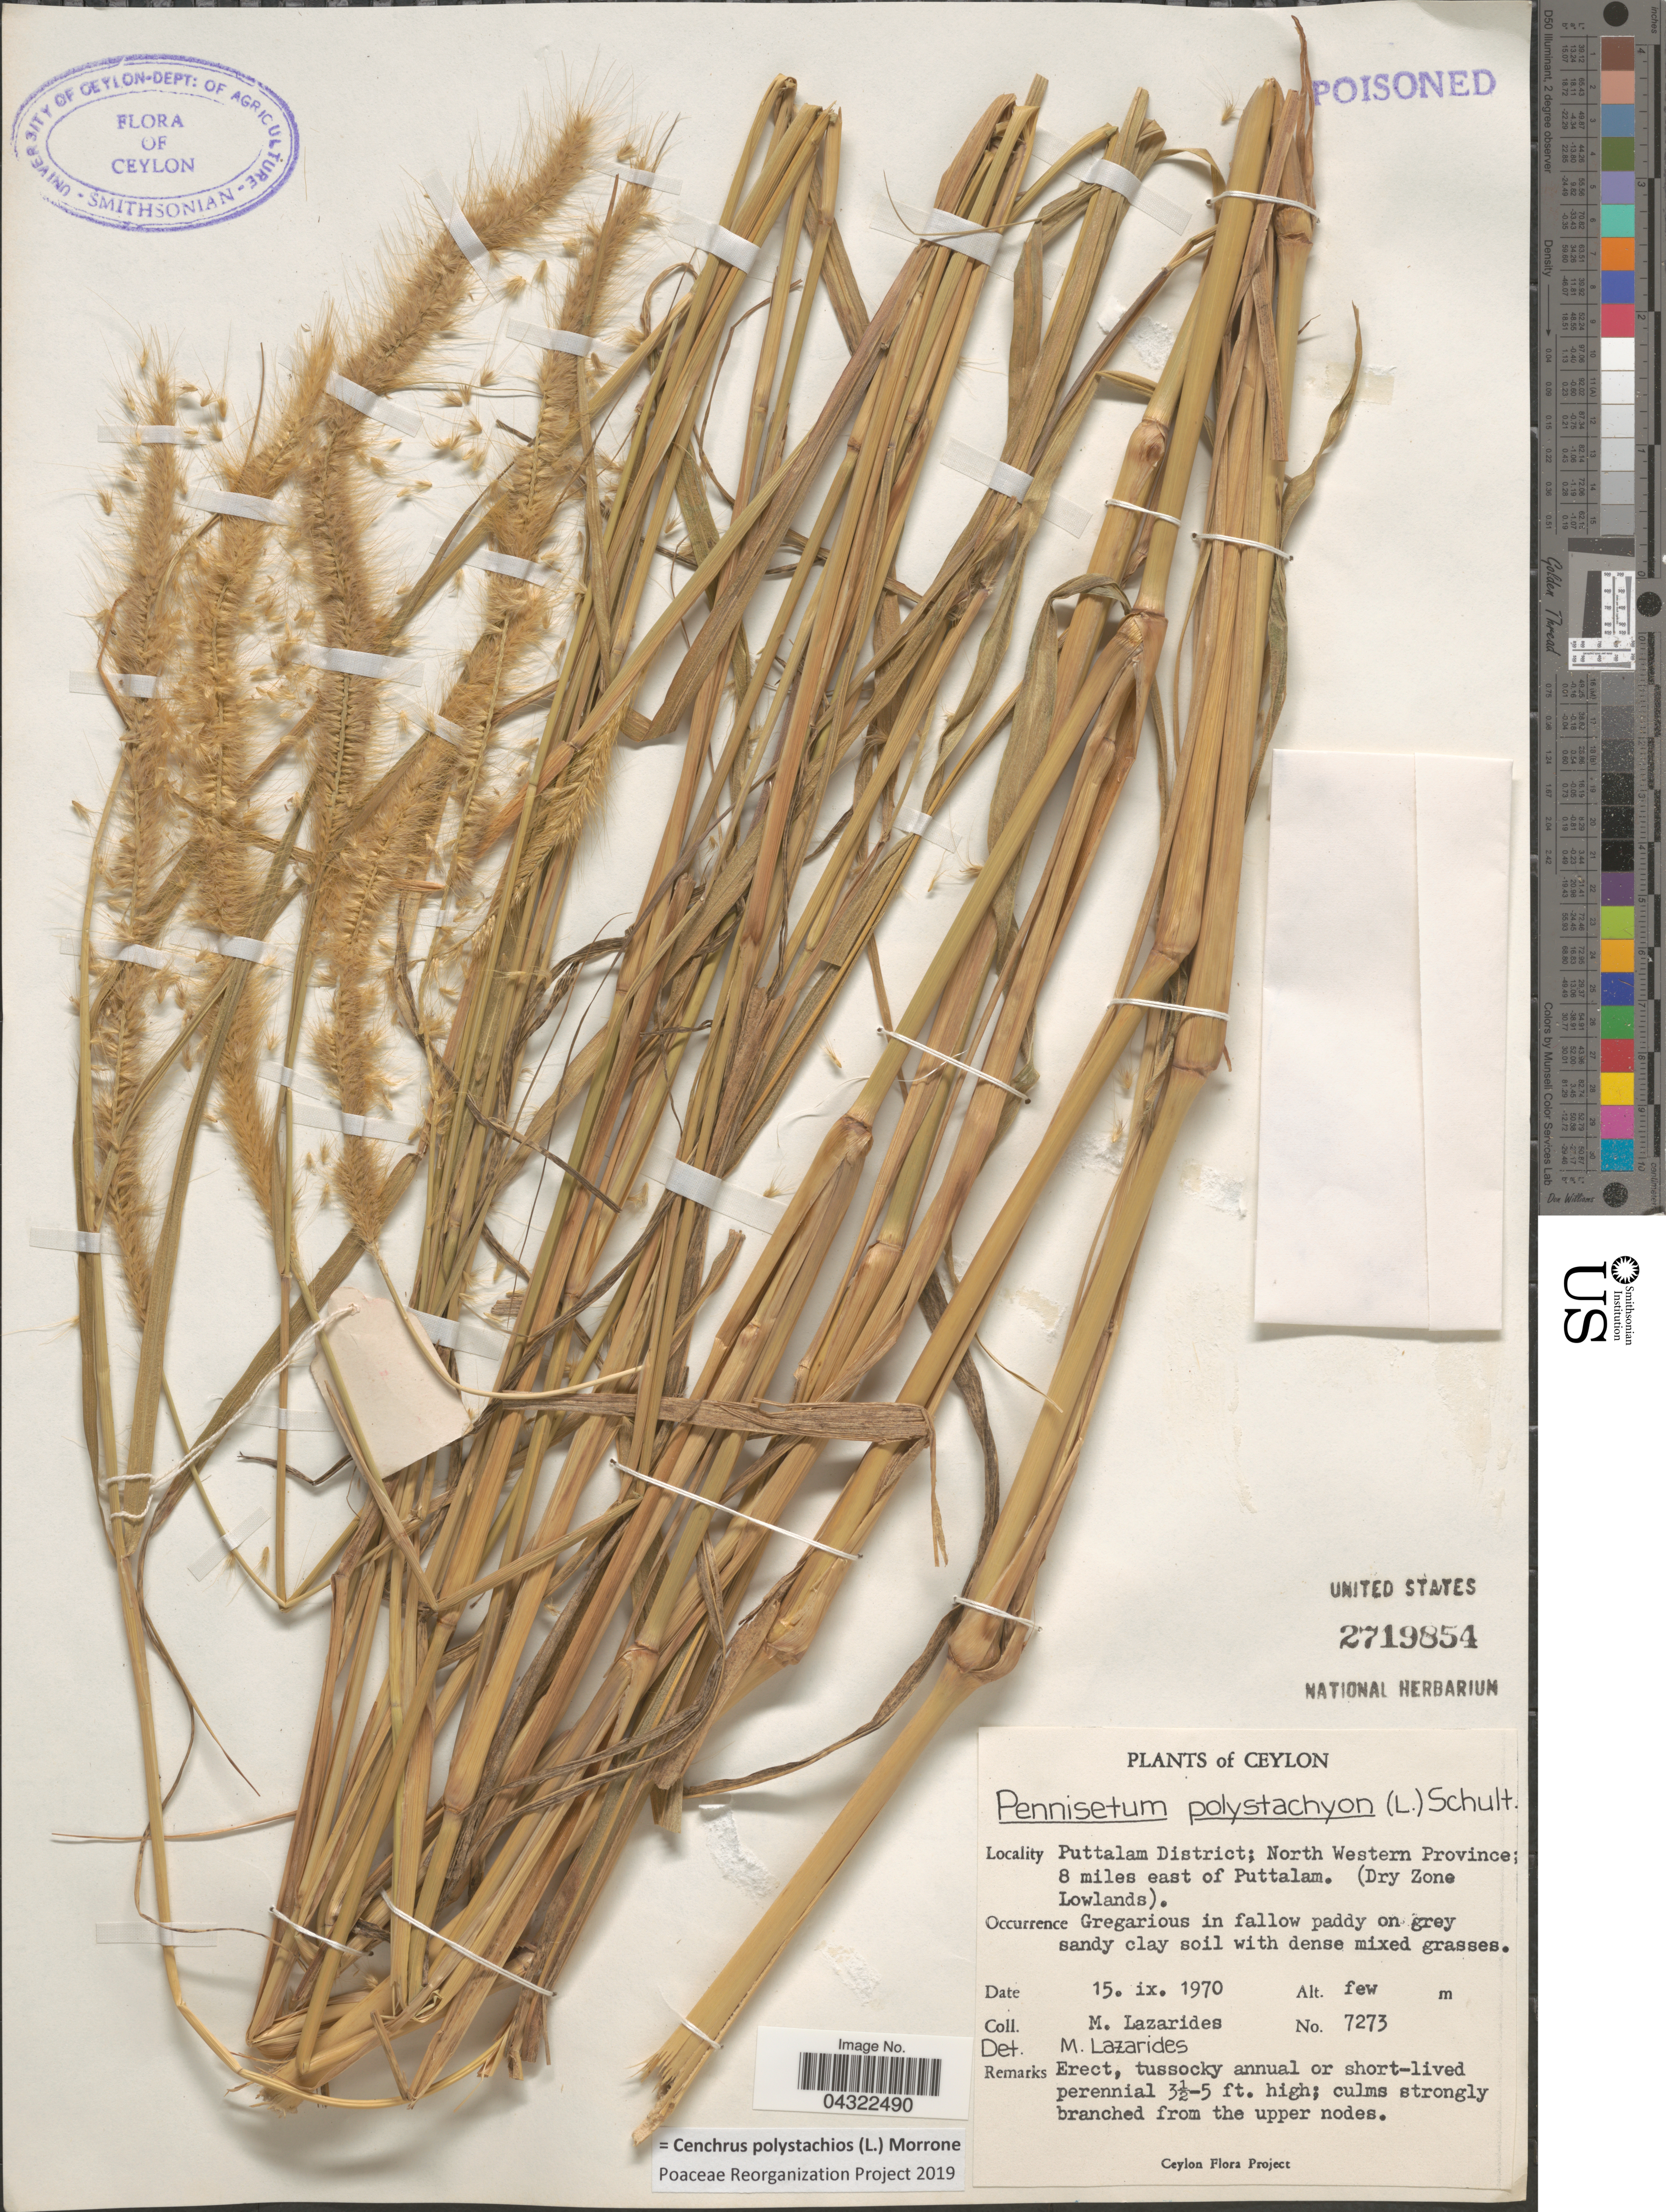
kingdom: Plantae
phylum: Tracheophyta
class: Liliopsida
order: Poales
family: Poaceae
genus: Cenchrus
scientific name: Cenchrus polystachios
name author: (L.) Morrone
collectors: M. Lazarides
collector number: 7273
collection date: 1970-09-15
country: Sri Lanka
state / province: North Western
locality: Ceylon. Puttalam District; 8 miles east of Puttalam. (Dry Zone Lowlands).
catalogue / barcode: US 2719854